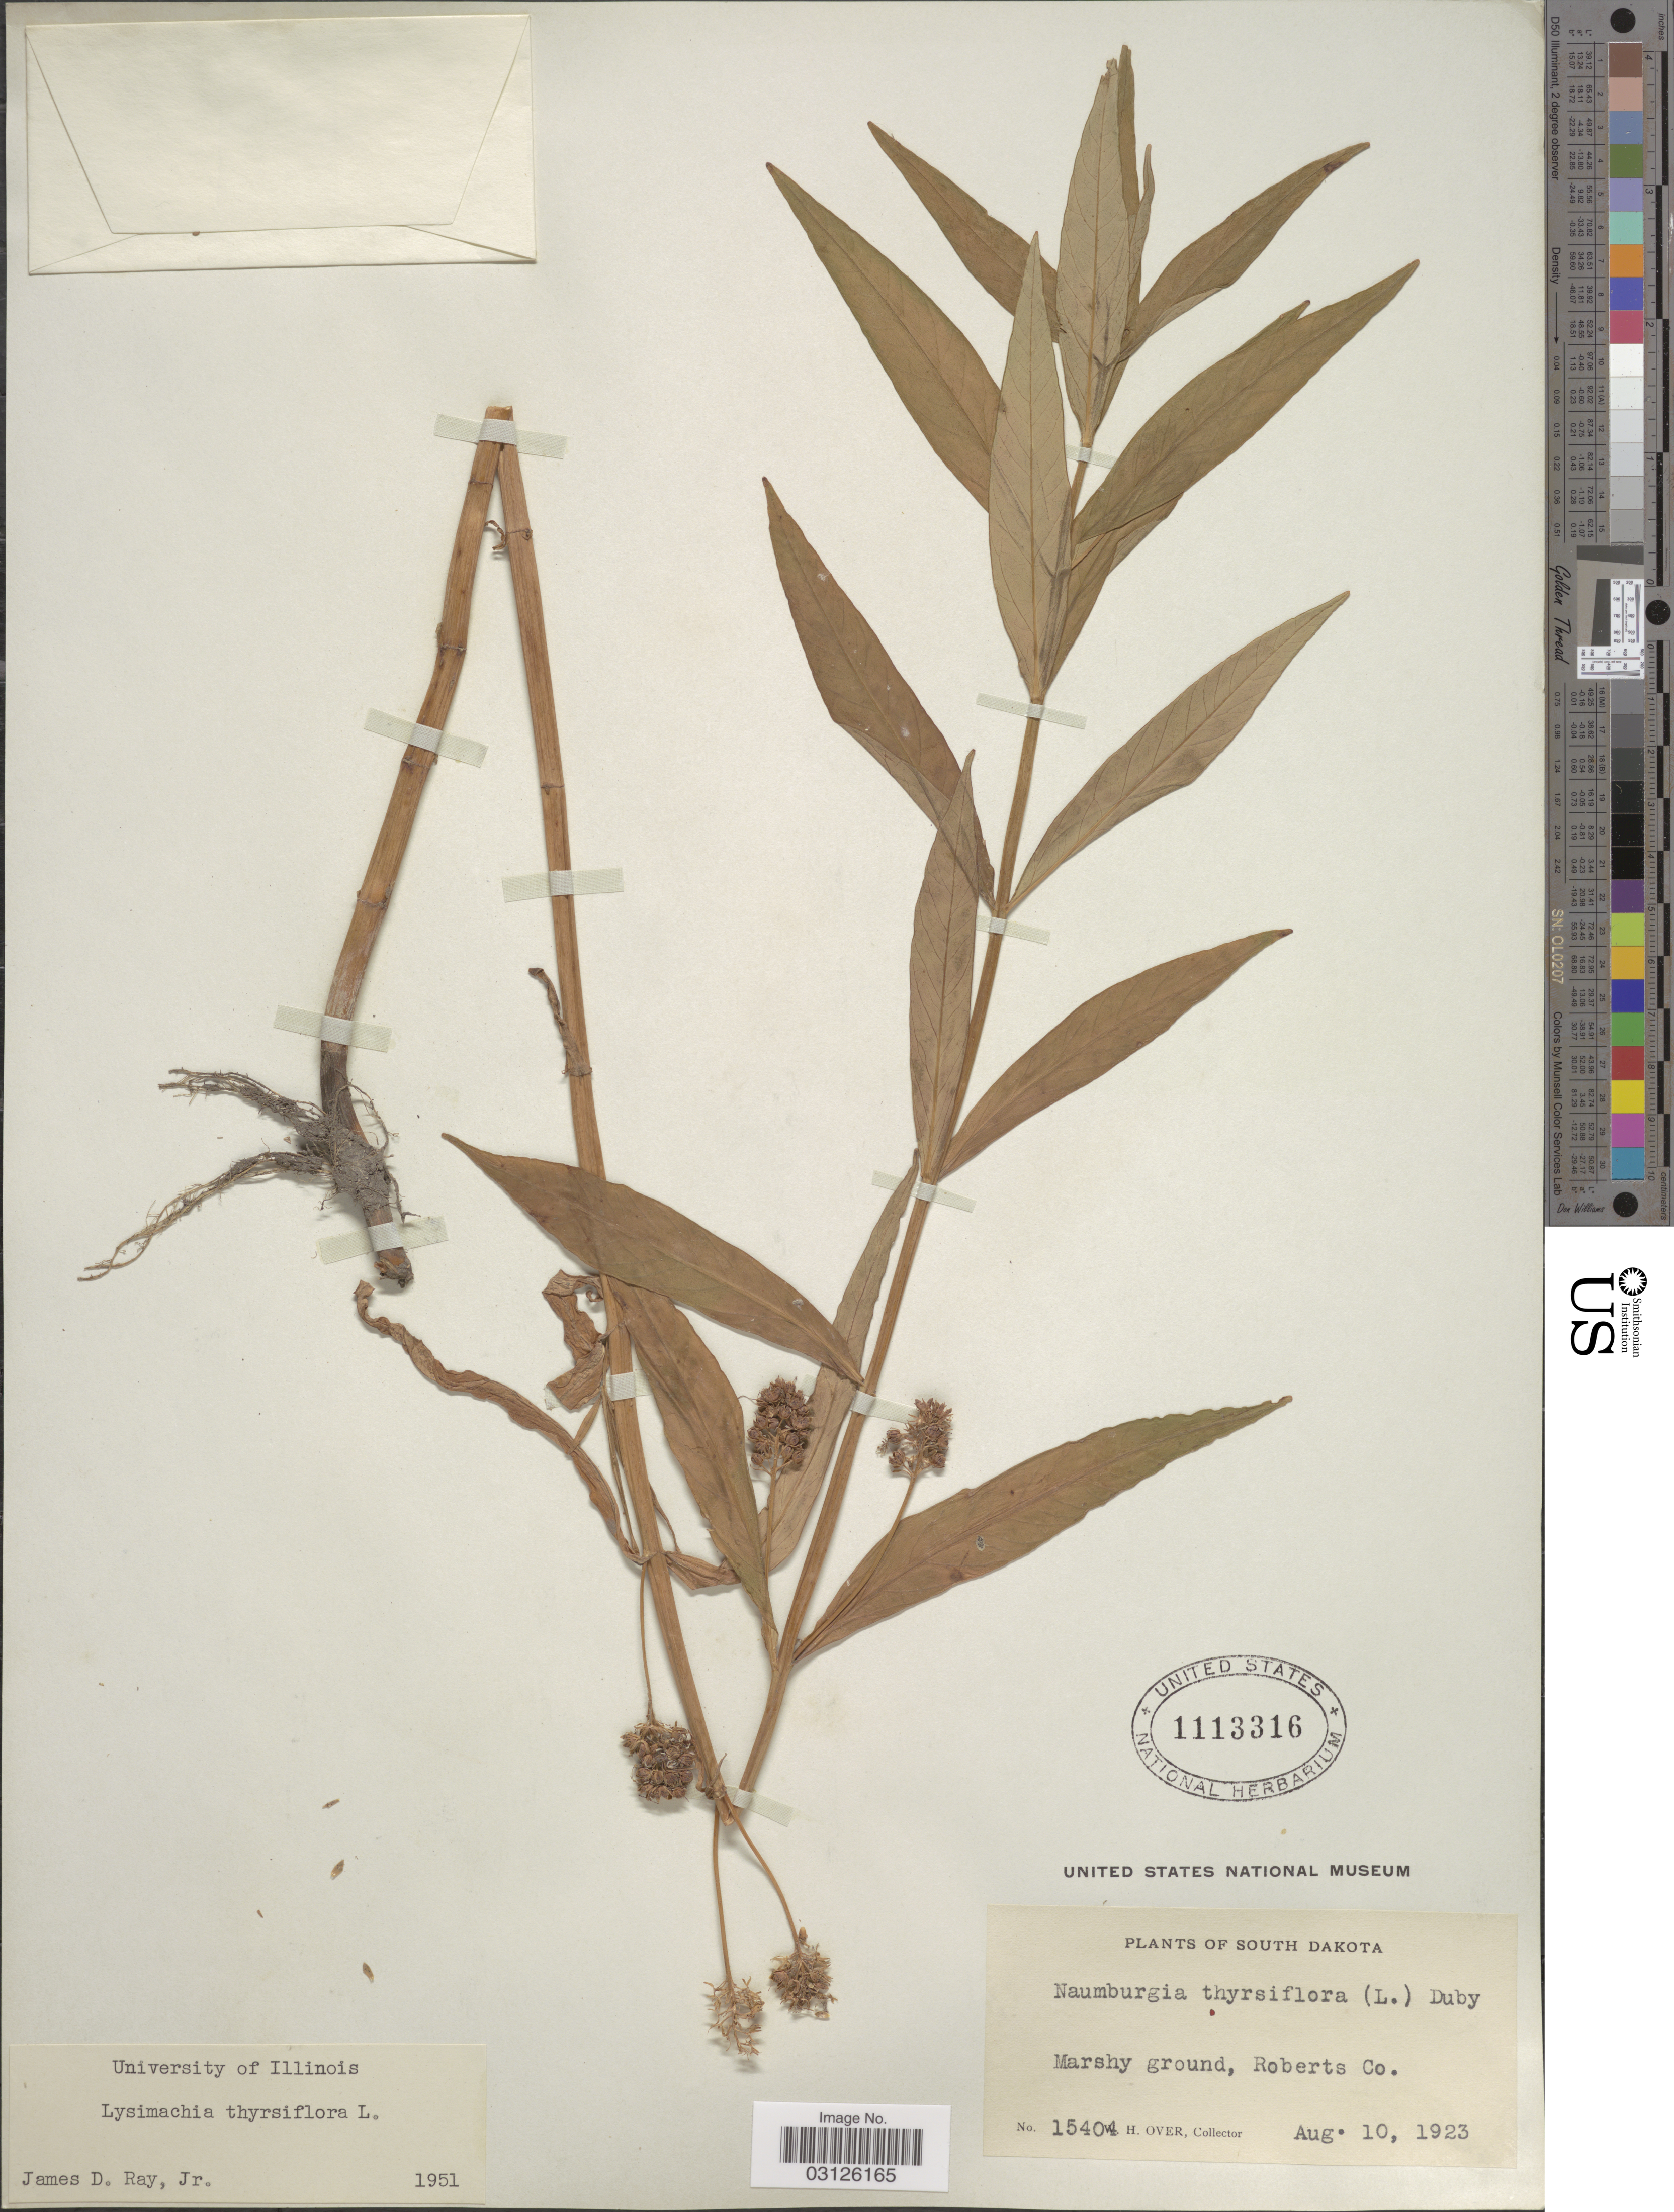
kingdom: Plantae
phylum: Tracheophyta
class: Magnoliopsida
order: Ericales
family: Primulaceae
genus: Lysimachia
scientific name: Lysimachia thyrsiflora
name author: L.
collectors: W. Over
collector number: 15404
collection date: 1923-08-10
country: United States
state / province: South Dakota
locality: Marshy ground, Roberts Co.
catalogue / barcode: US 1113316